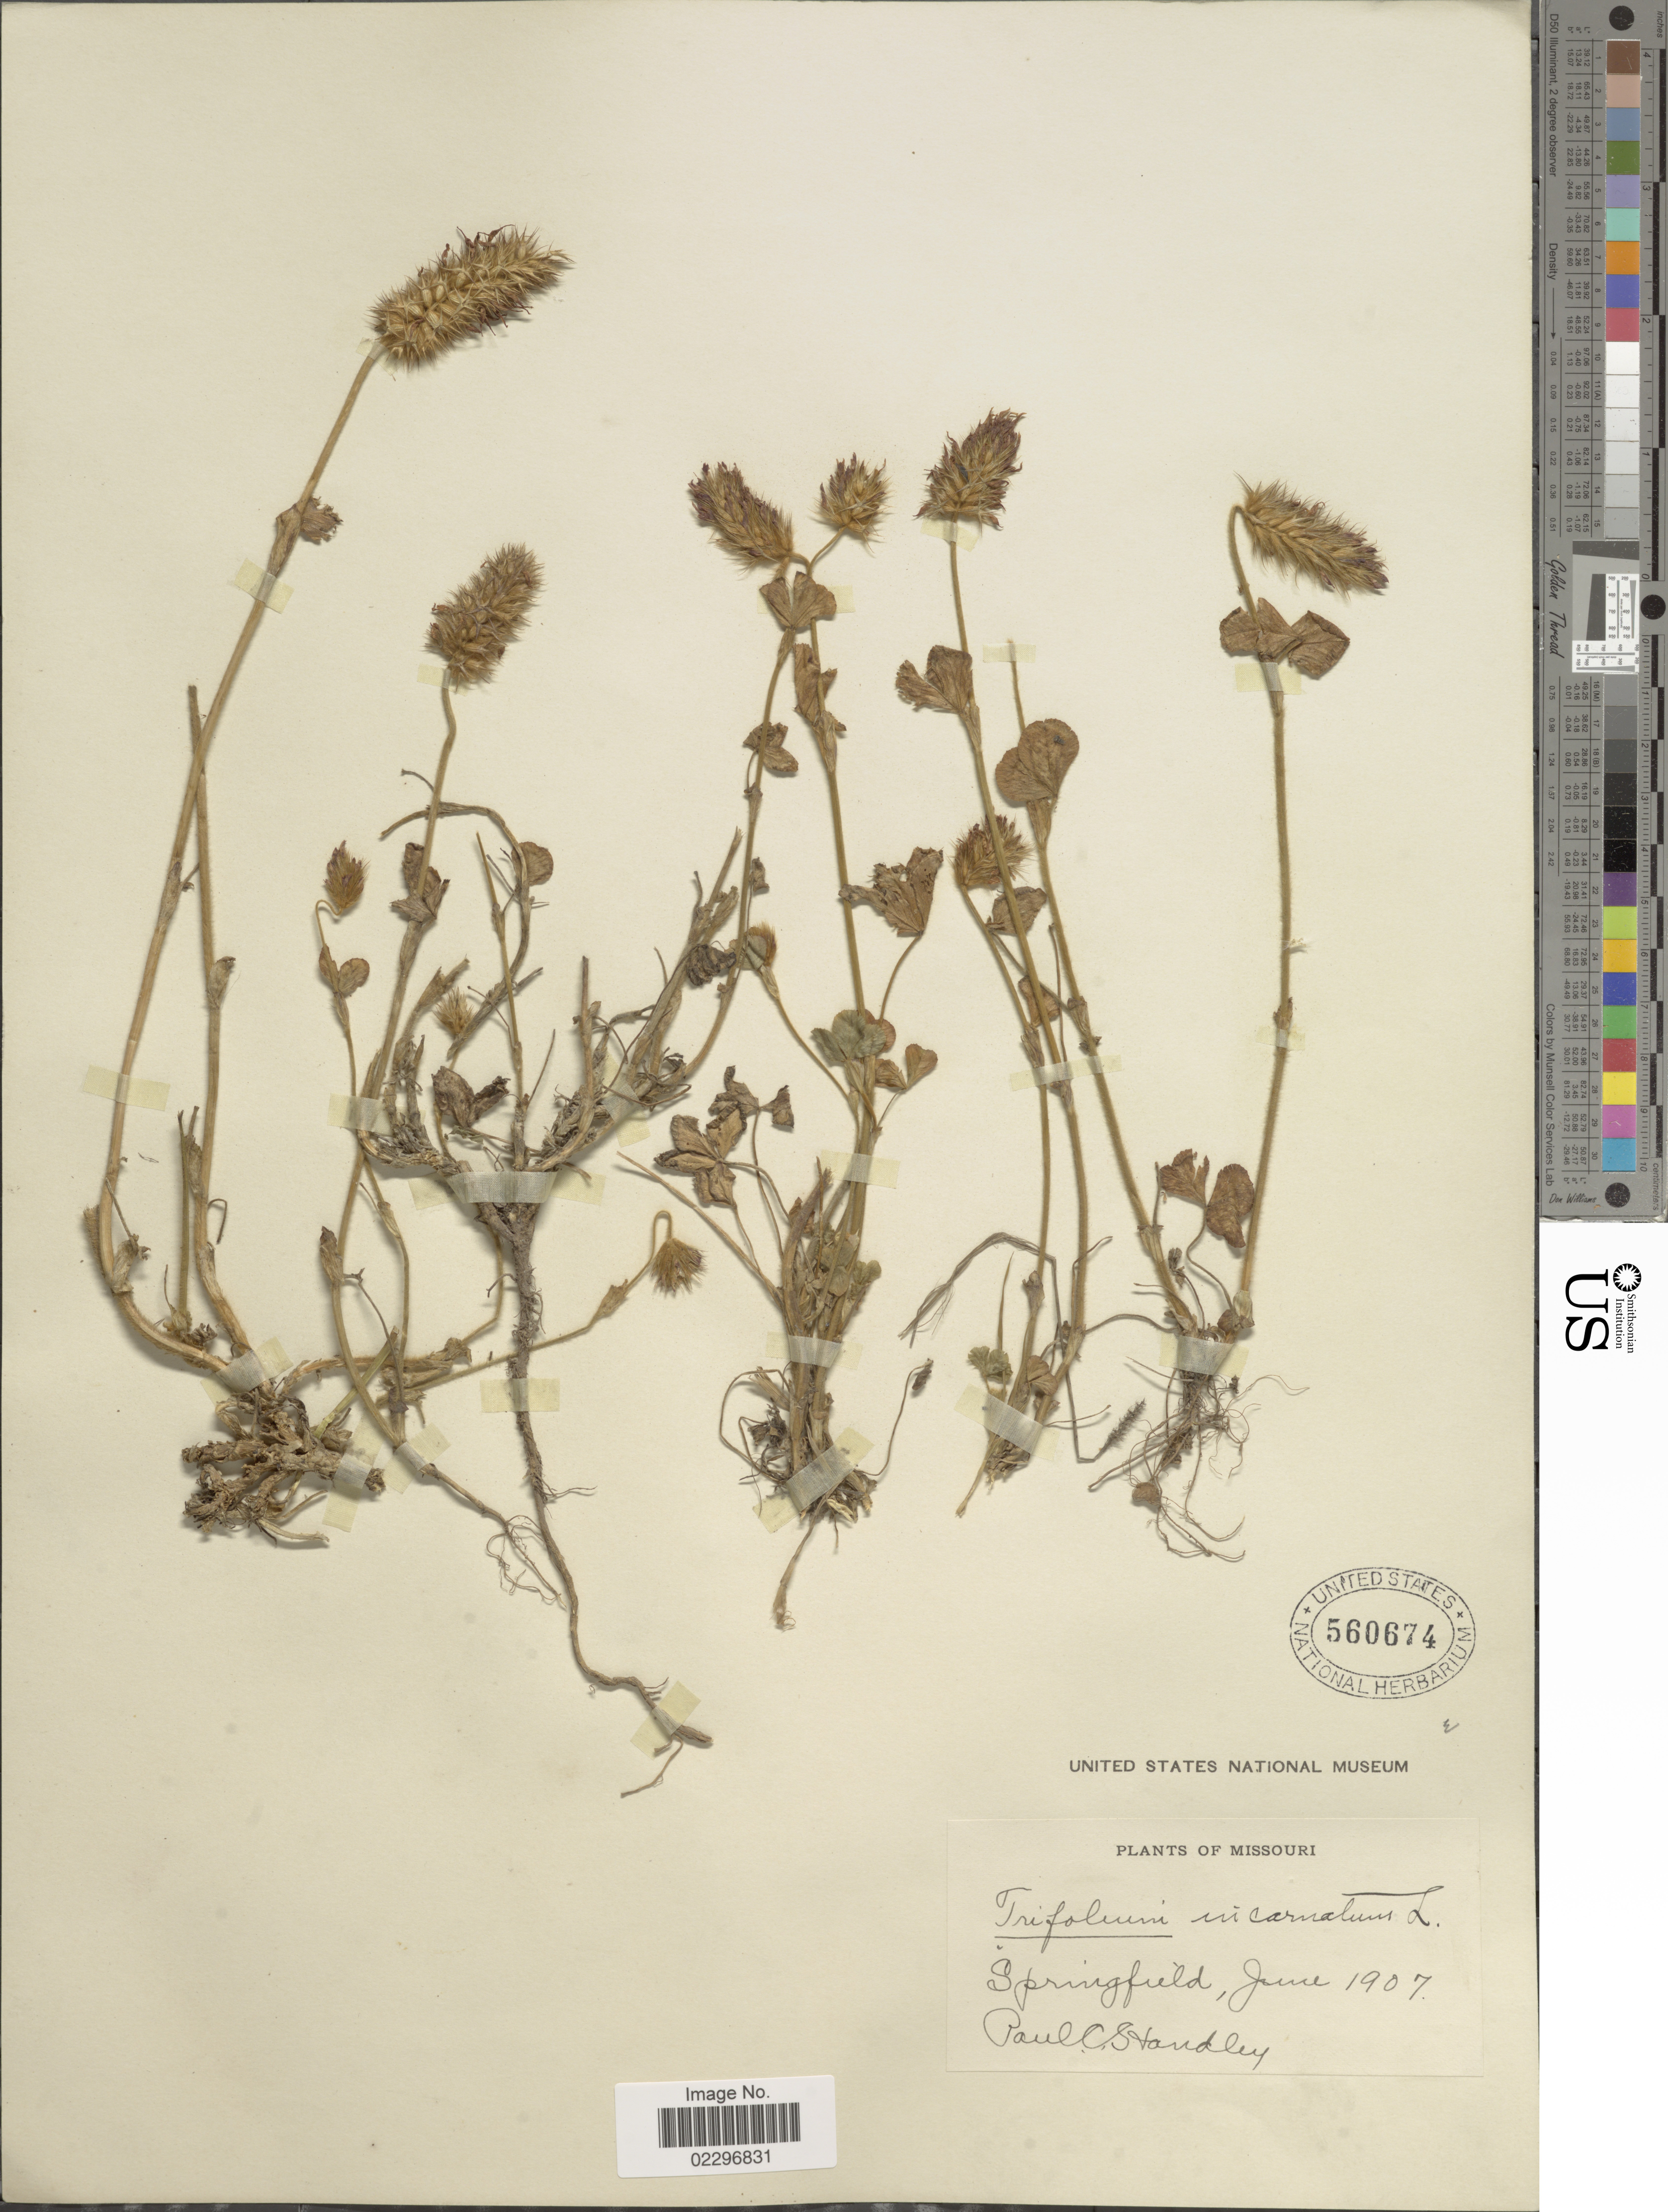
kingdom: Plantae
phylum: Tracheophyta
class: Magnoliopsida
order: Fabales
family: Fabaceae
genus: Trifolium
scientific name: Trifolium incarnatum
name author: L.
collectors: P. C. Standley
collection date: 1907-06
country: United States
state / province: Missouri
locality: Springfield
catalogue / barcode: US 560674